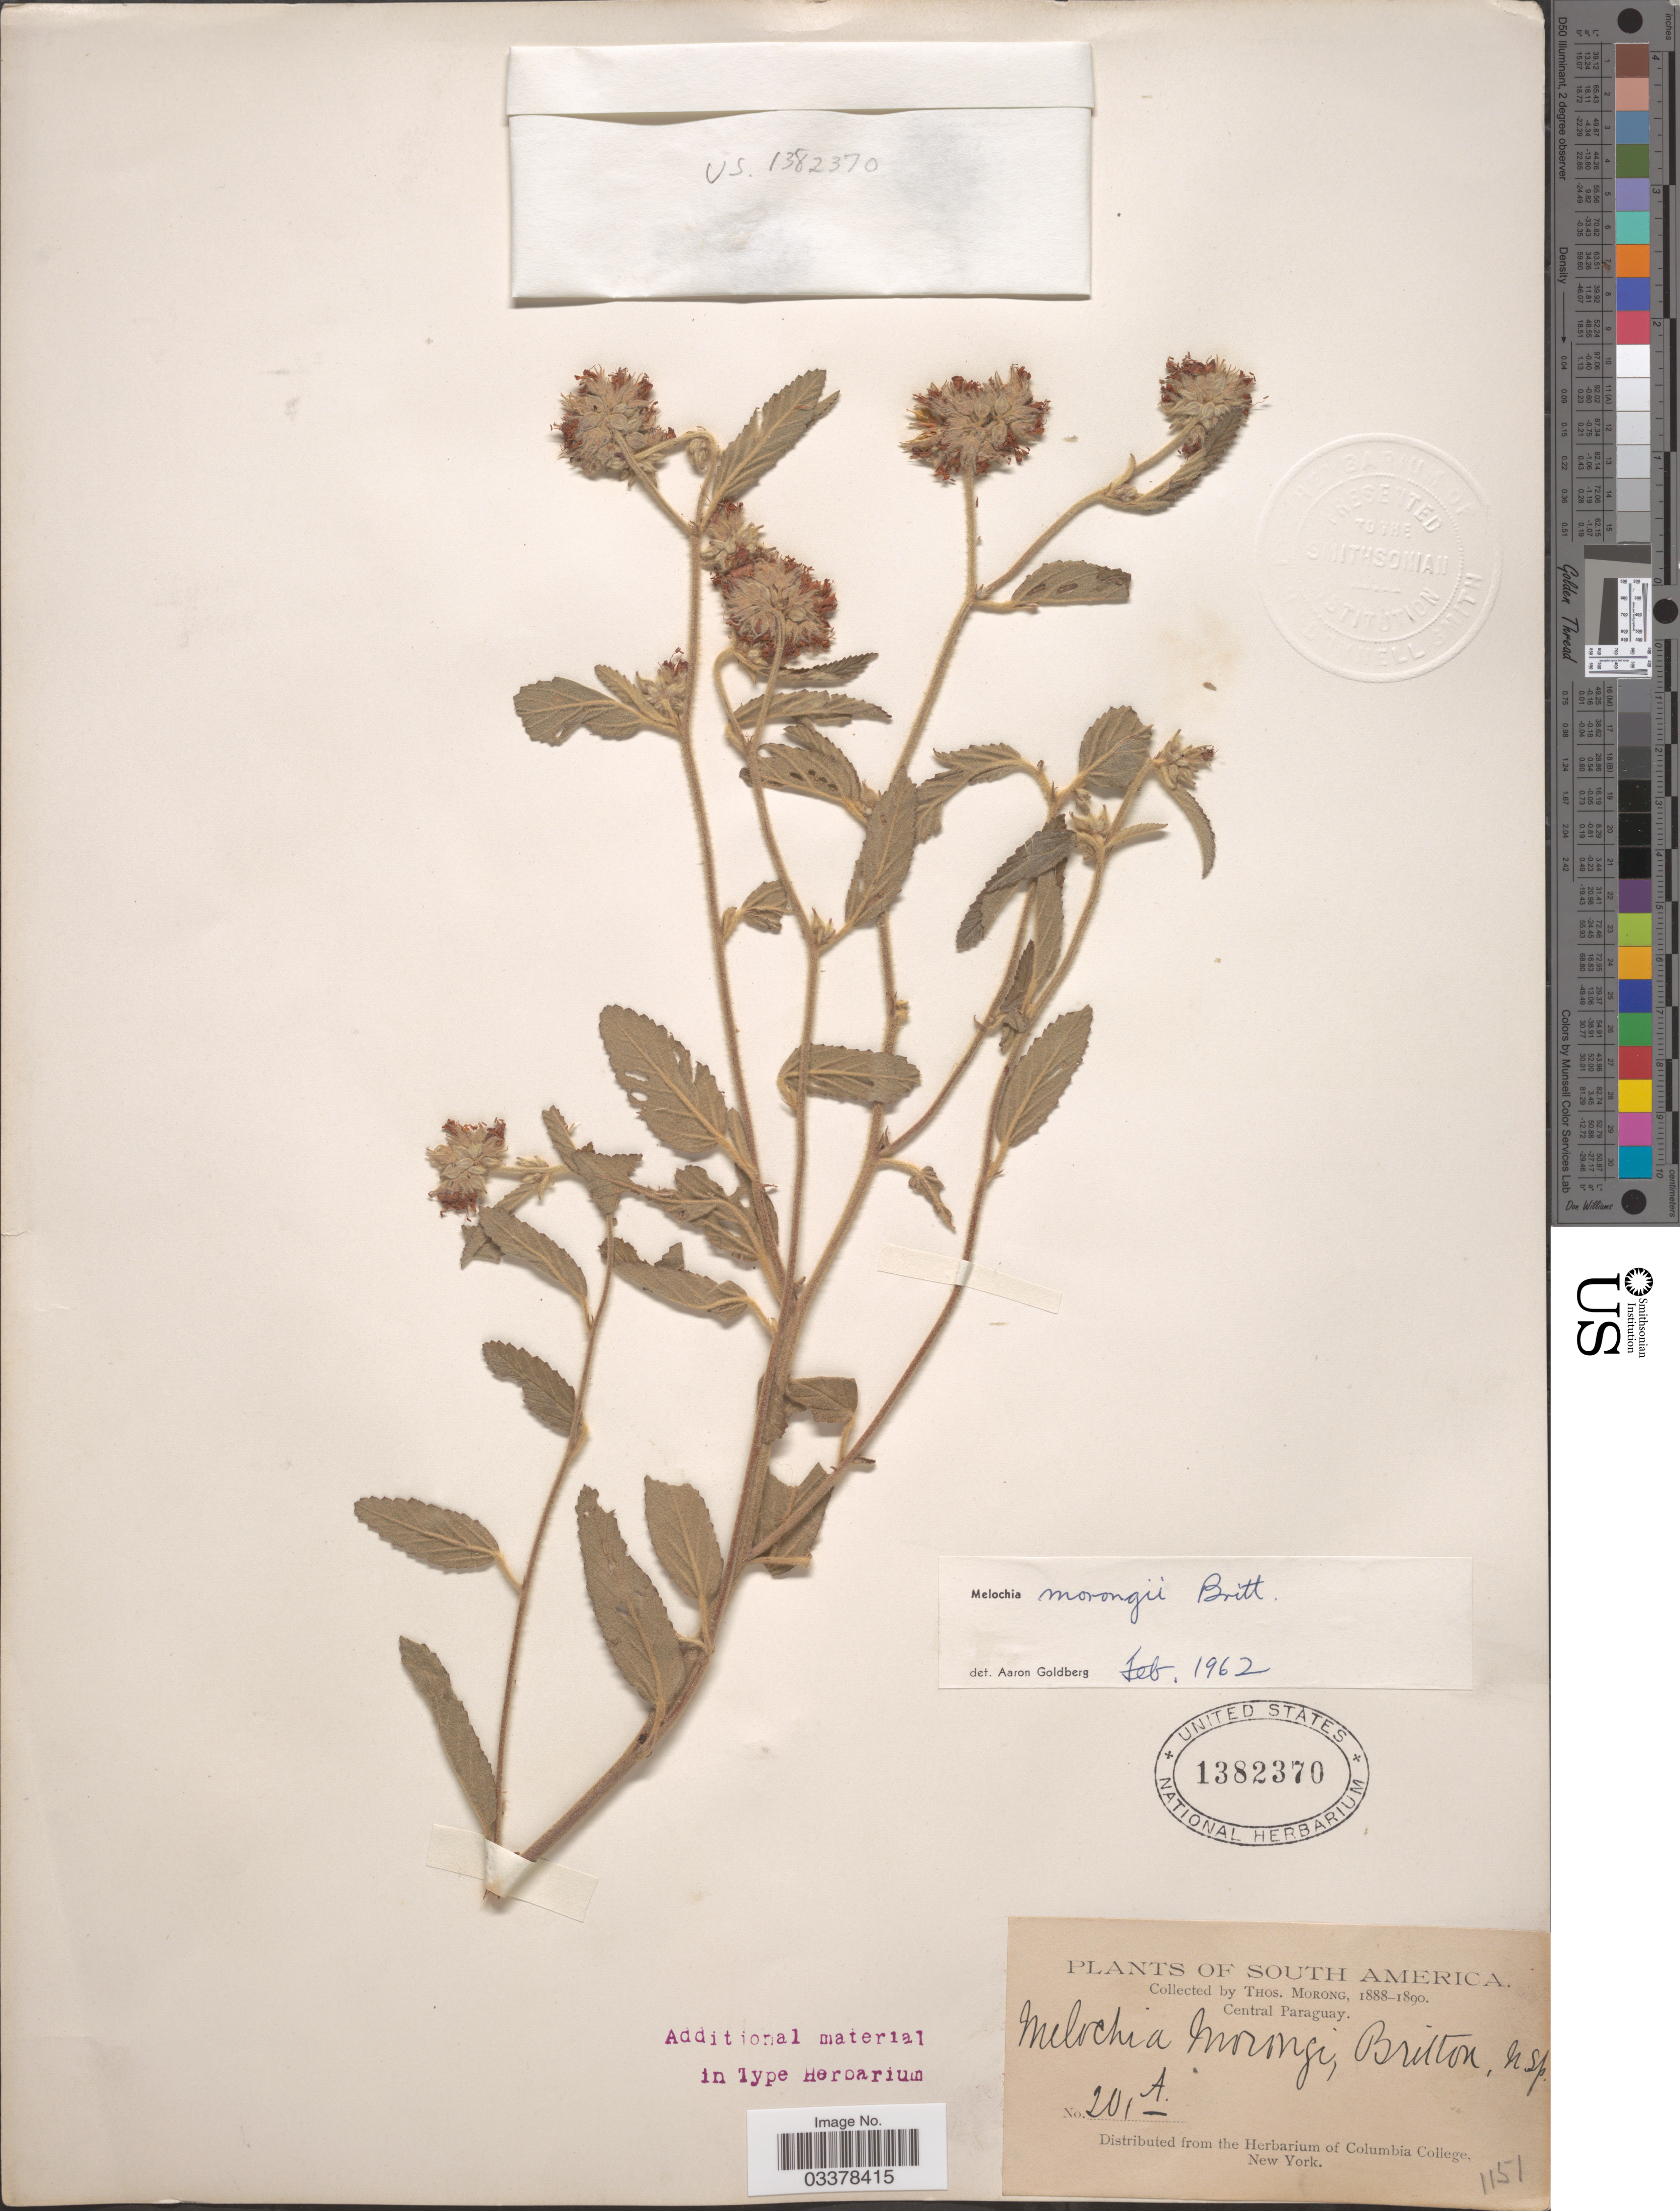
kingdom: Plantae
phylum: Tracheophyta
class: Magnoliopsida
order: Malvales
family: Malvaceae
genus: Melochia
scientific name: Melochia morongii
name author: Britton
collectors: ex herb. T. Morong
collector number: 201 A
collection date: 1888/1890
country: Paraguay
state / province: Central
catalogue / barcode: US 1382370